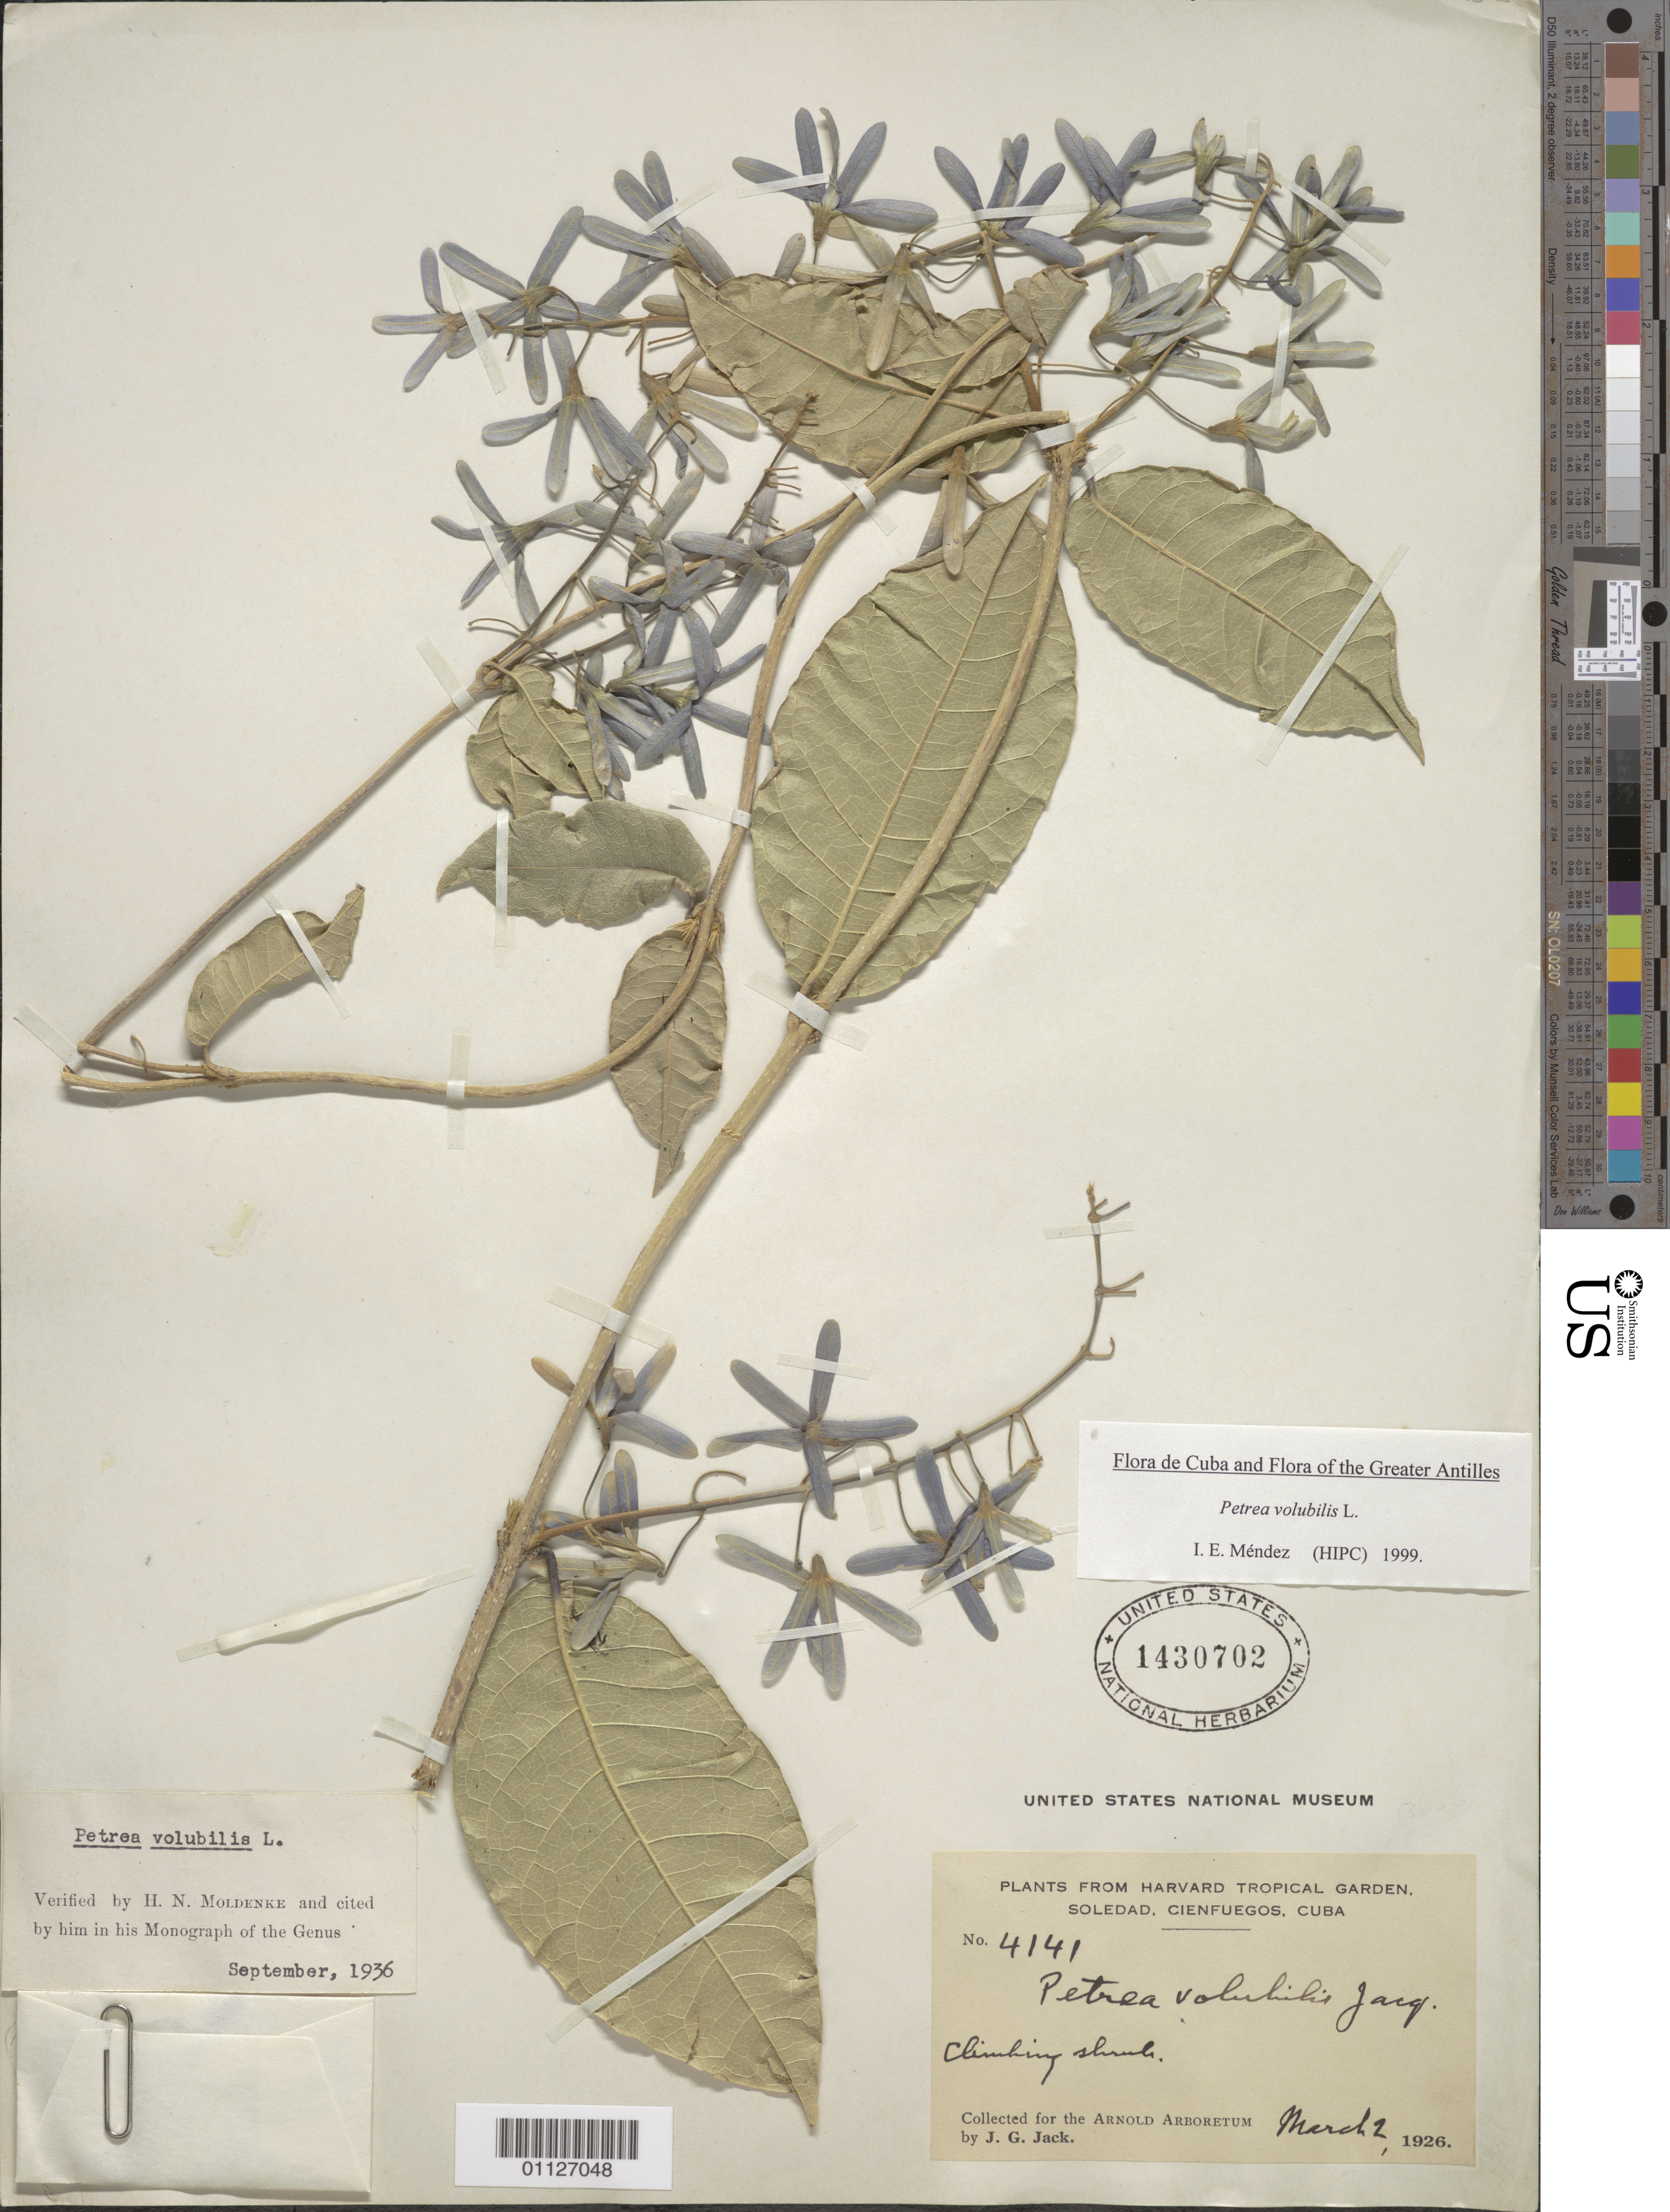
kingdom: Plantae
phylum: Tracheophyta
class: Magnoliopsida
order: Lamiales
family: Verbenaceae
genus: Petrea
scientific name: Petrea volubilis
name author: L.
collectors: J. G. Jack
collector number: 4141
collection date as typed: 02 Mar 1926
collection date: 1926-03-02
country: Cuba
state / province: Cienfuegos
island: Cuba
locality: Soledad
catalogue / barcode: US 1430702